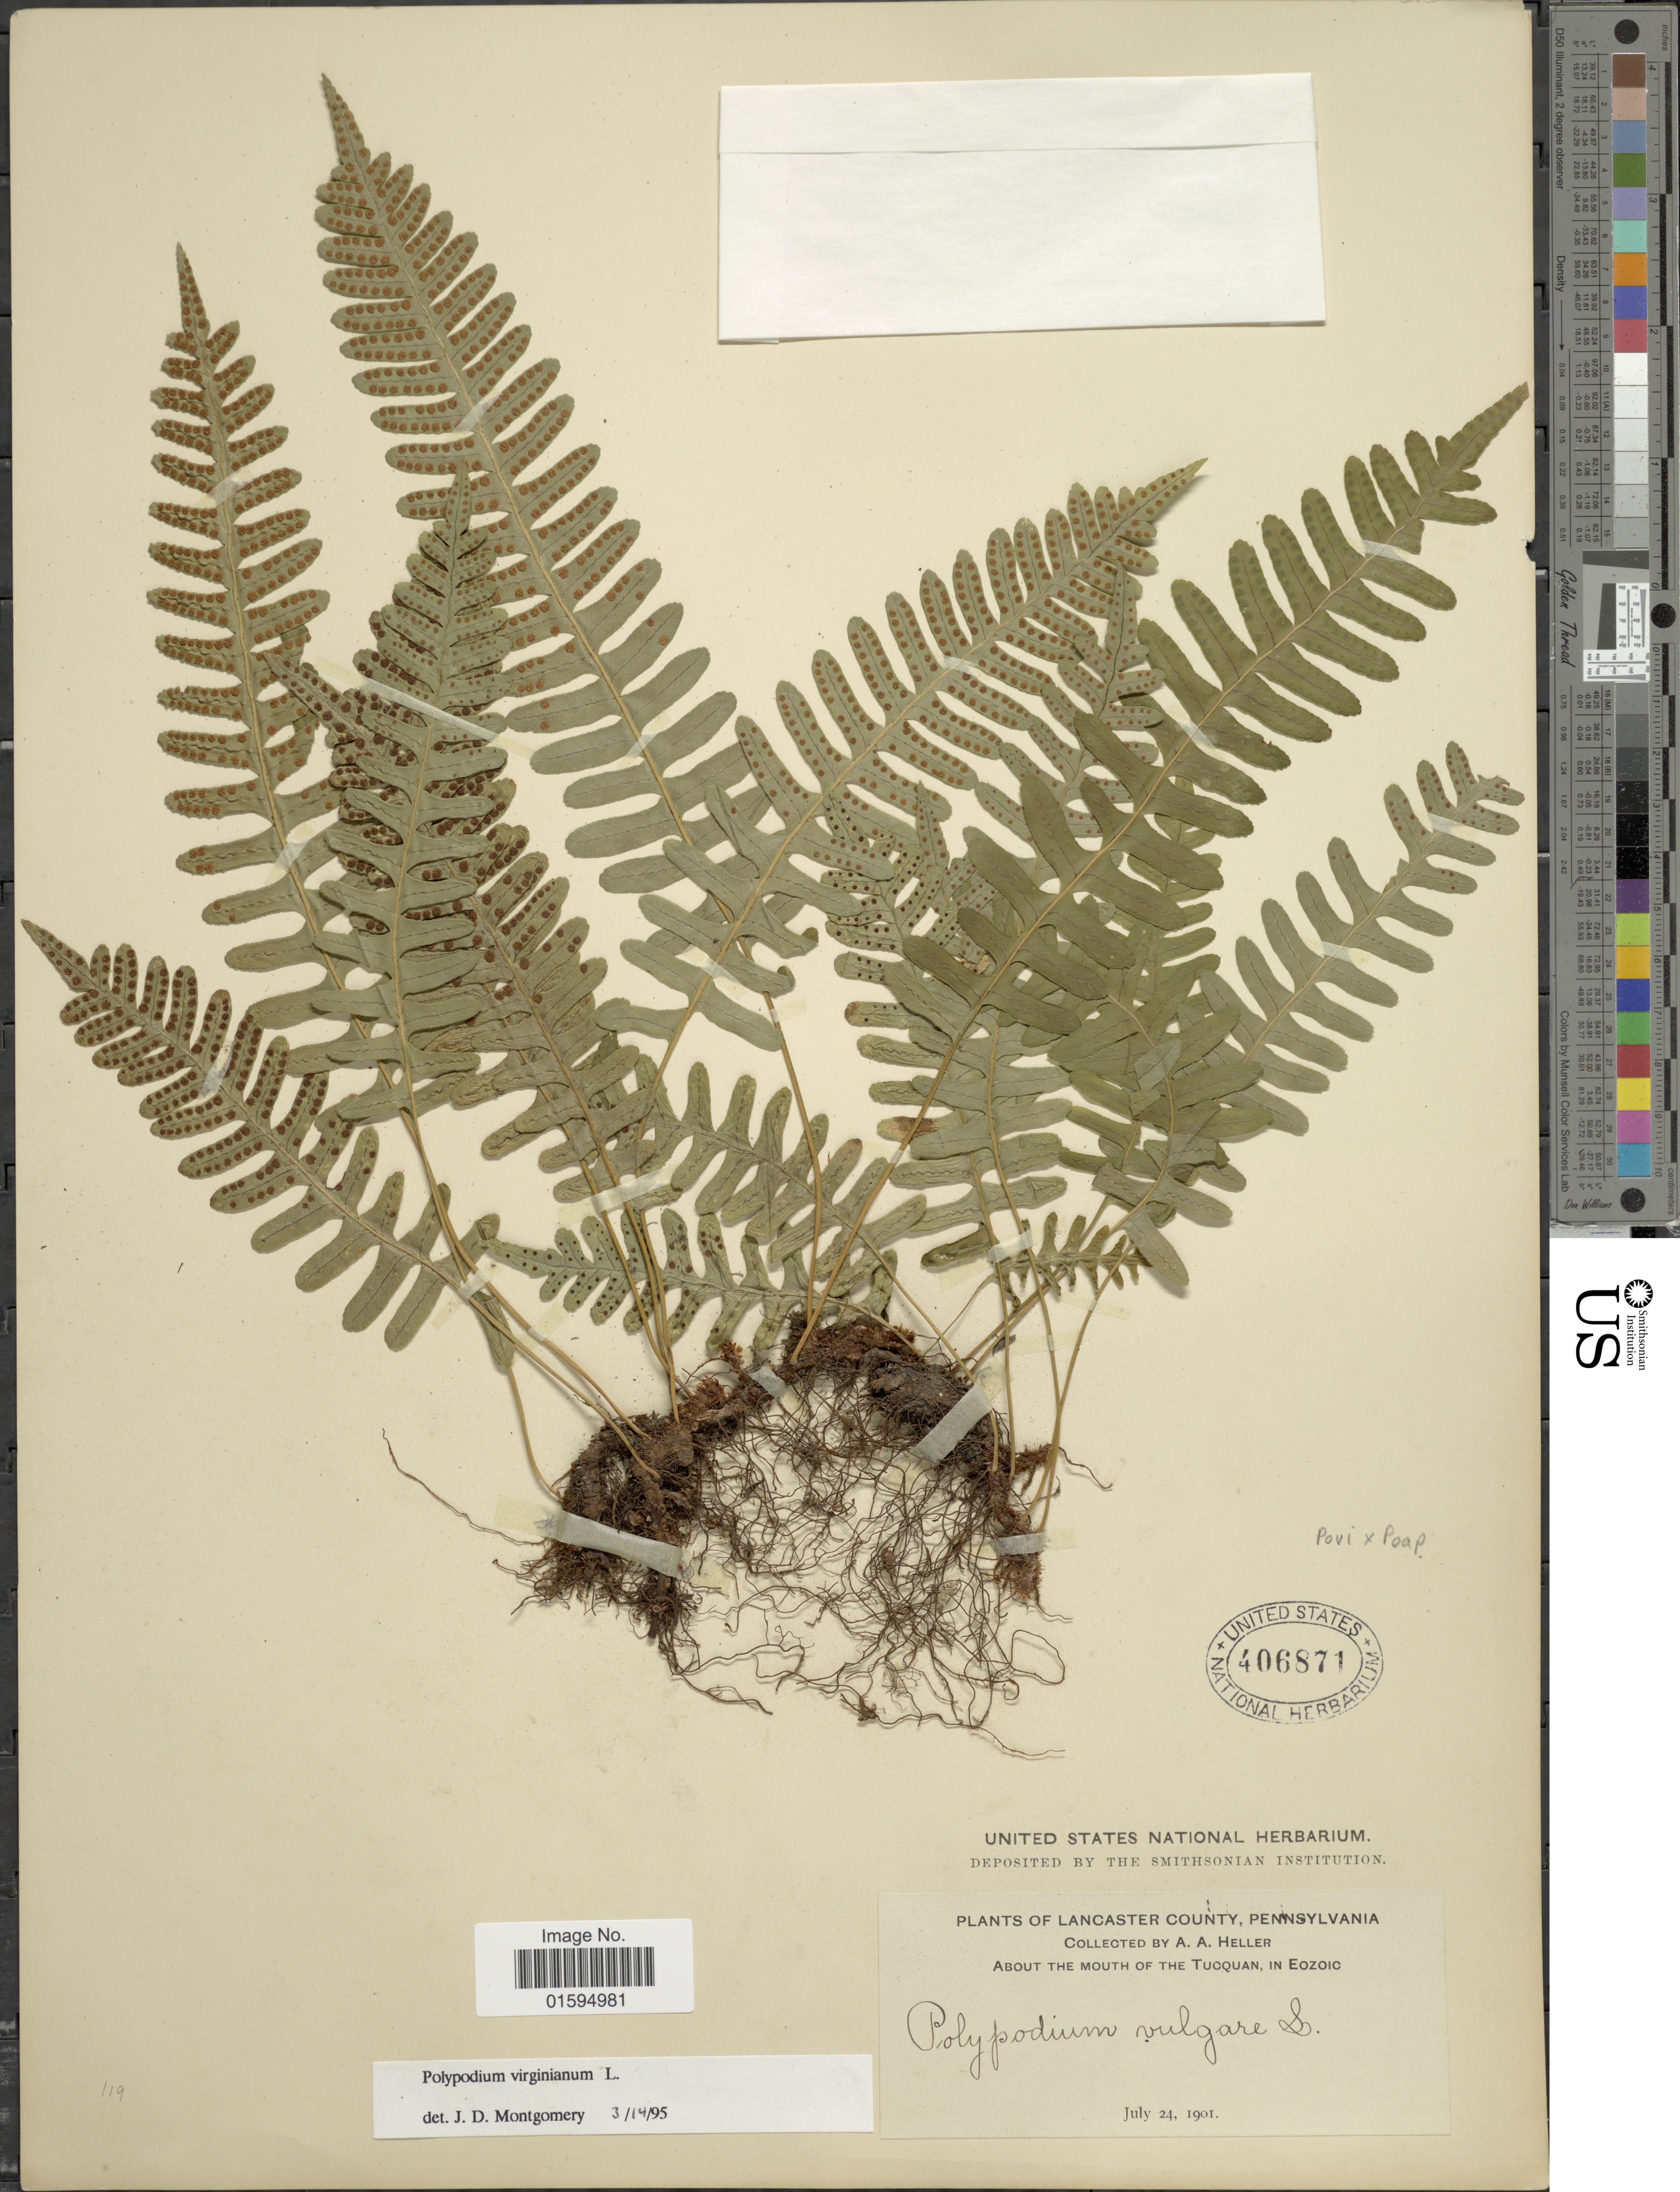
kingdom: Plantae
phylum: Tracheophyta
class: Polypodiopsida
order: Polypodiales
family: Polypodiaceae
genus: Polypodium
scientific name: Polypodium virginianum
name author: L.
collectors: A. A. Heller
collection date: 1901-07-24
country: United States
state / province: Pennsylvania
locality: Lancaster County, About the Mouth of the Tucquan, in Eozoic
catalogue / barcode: US 406871